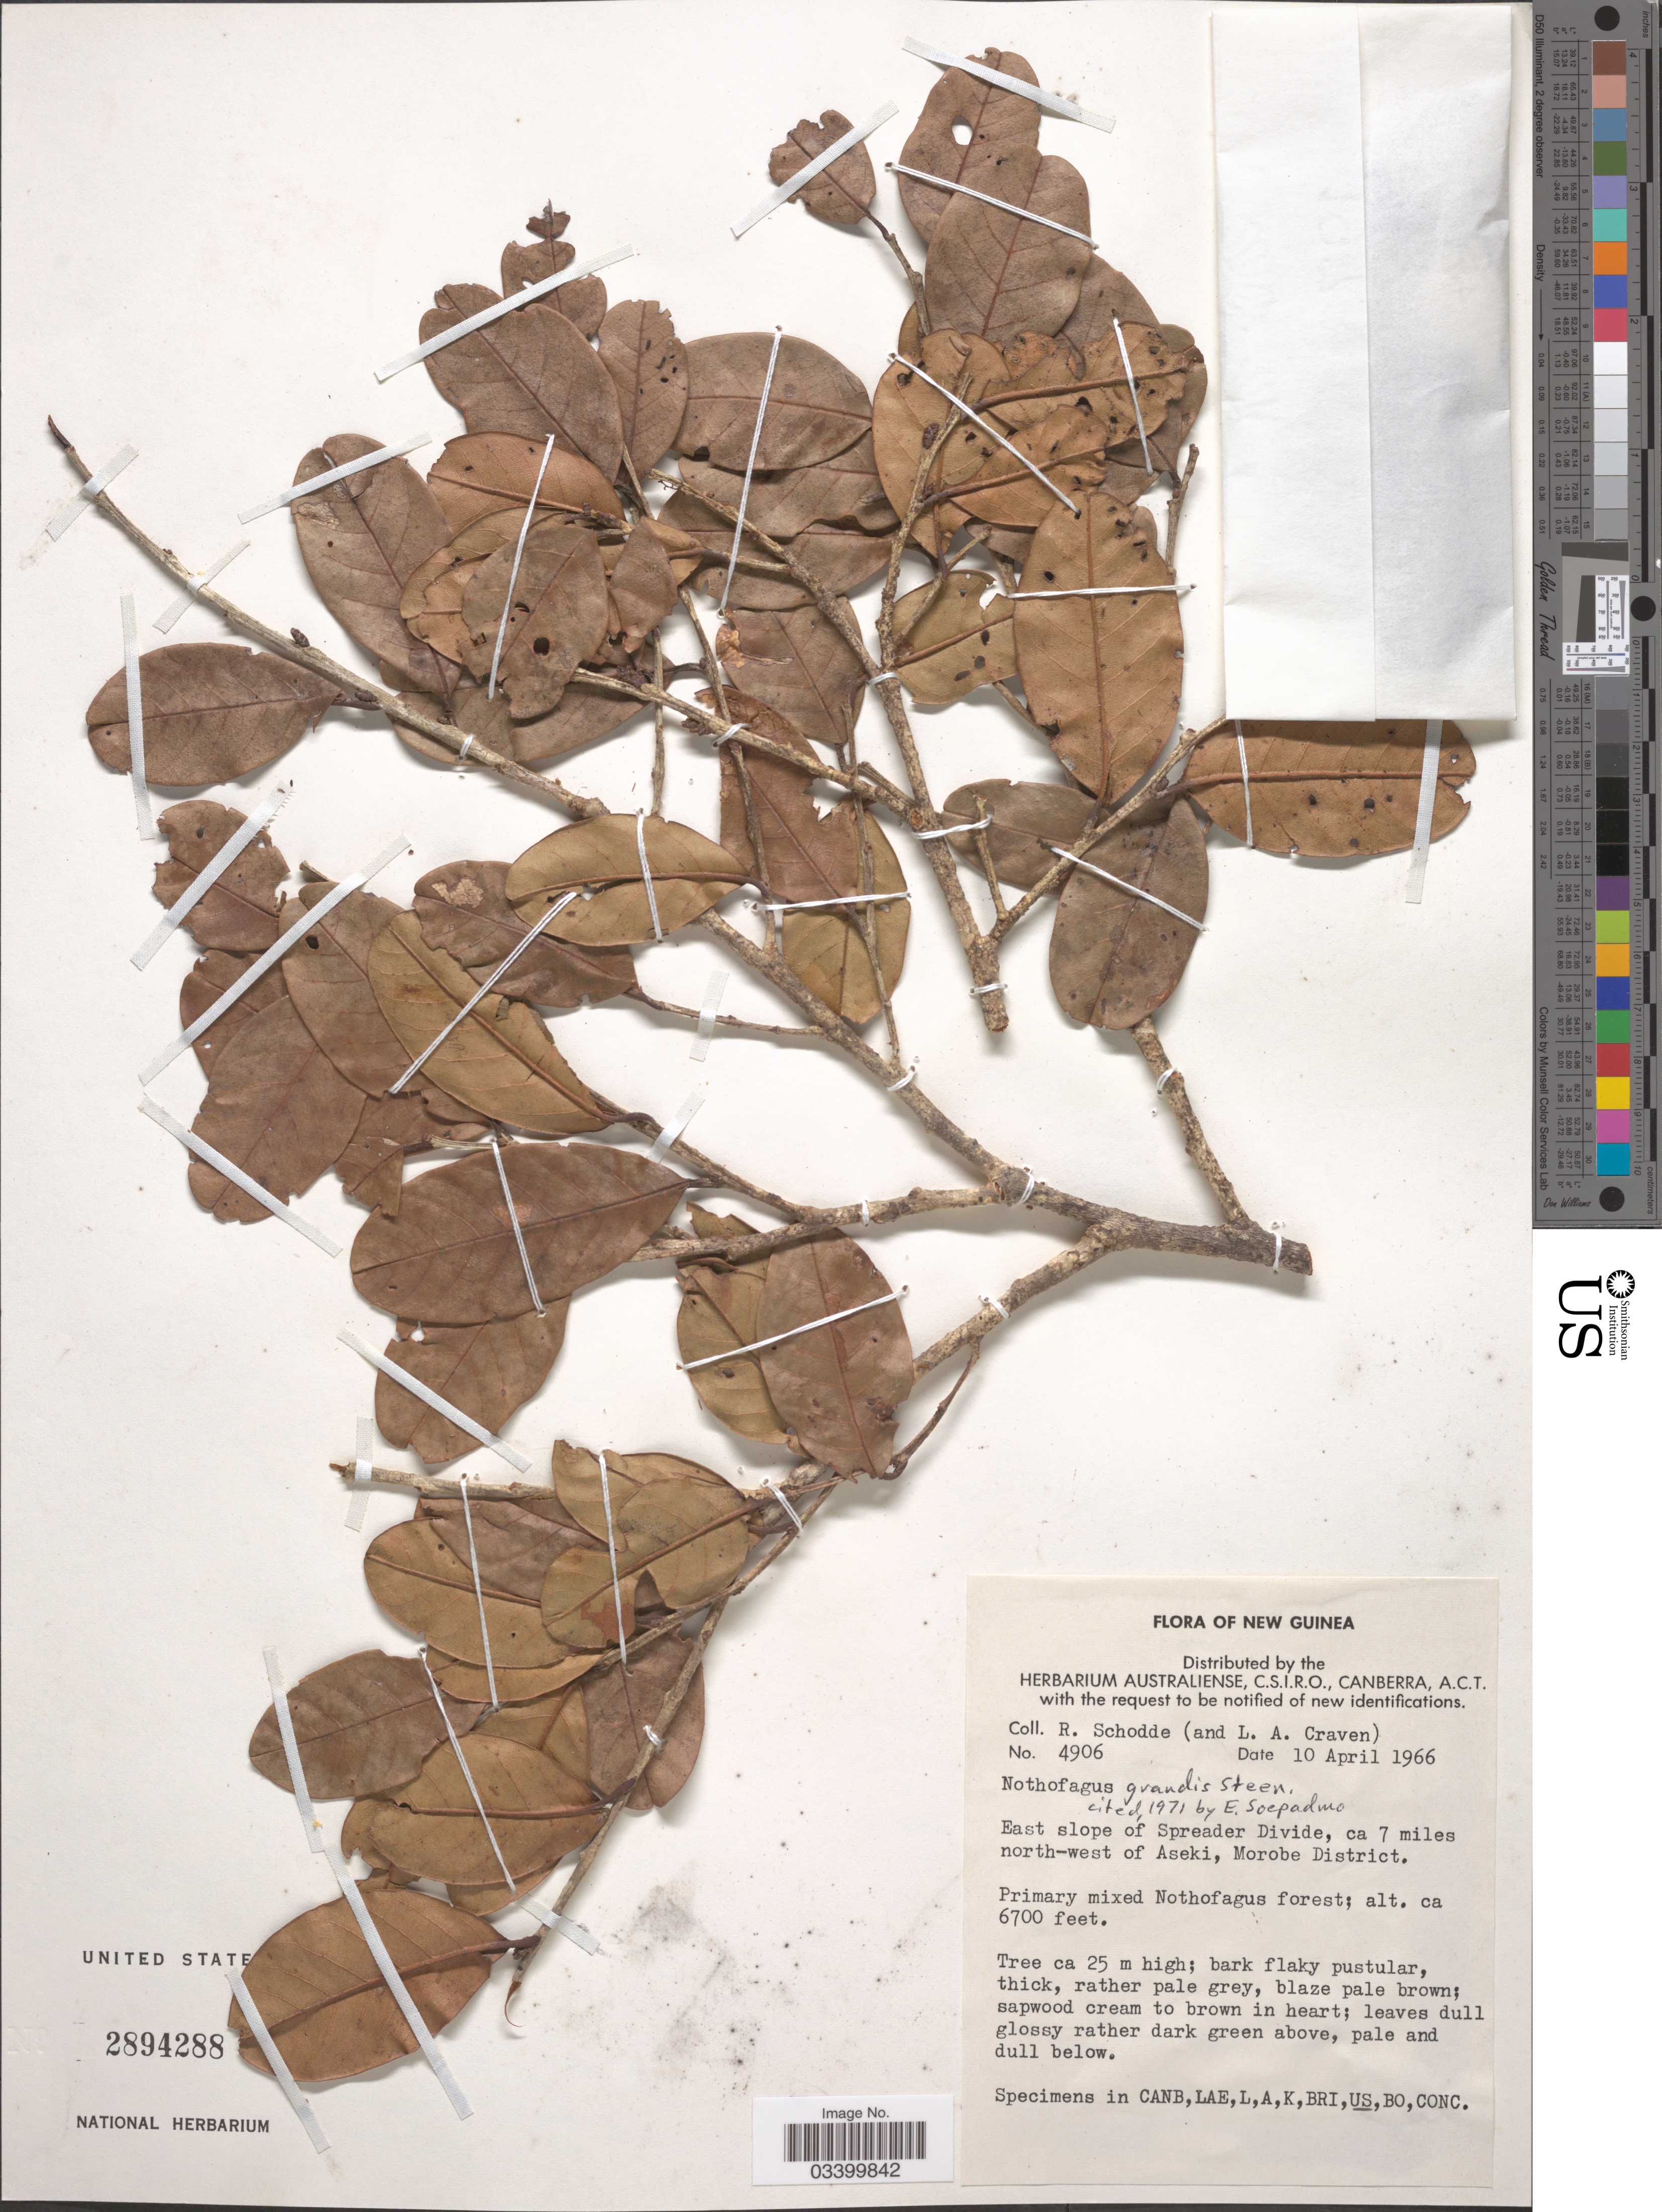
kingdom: Plantae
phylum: Tracheophyta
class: Magnoliopsida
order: Fagales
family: Nothofagaceae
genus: Nothofagus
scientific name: Nothofagus grandis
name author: Steenis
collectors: R. Schodde & L. A. Craven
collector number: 4906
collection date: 1966-04-10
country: Papua New Guinea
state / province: Morobe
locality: New Guinea. East slope of Spreader Divide, ca 7 miles north-west of Aseki, Morobe District.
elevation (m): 2042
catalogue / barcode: US 2894288